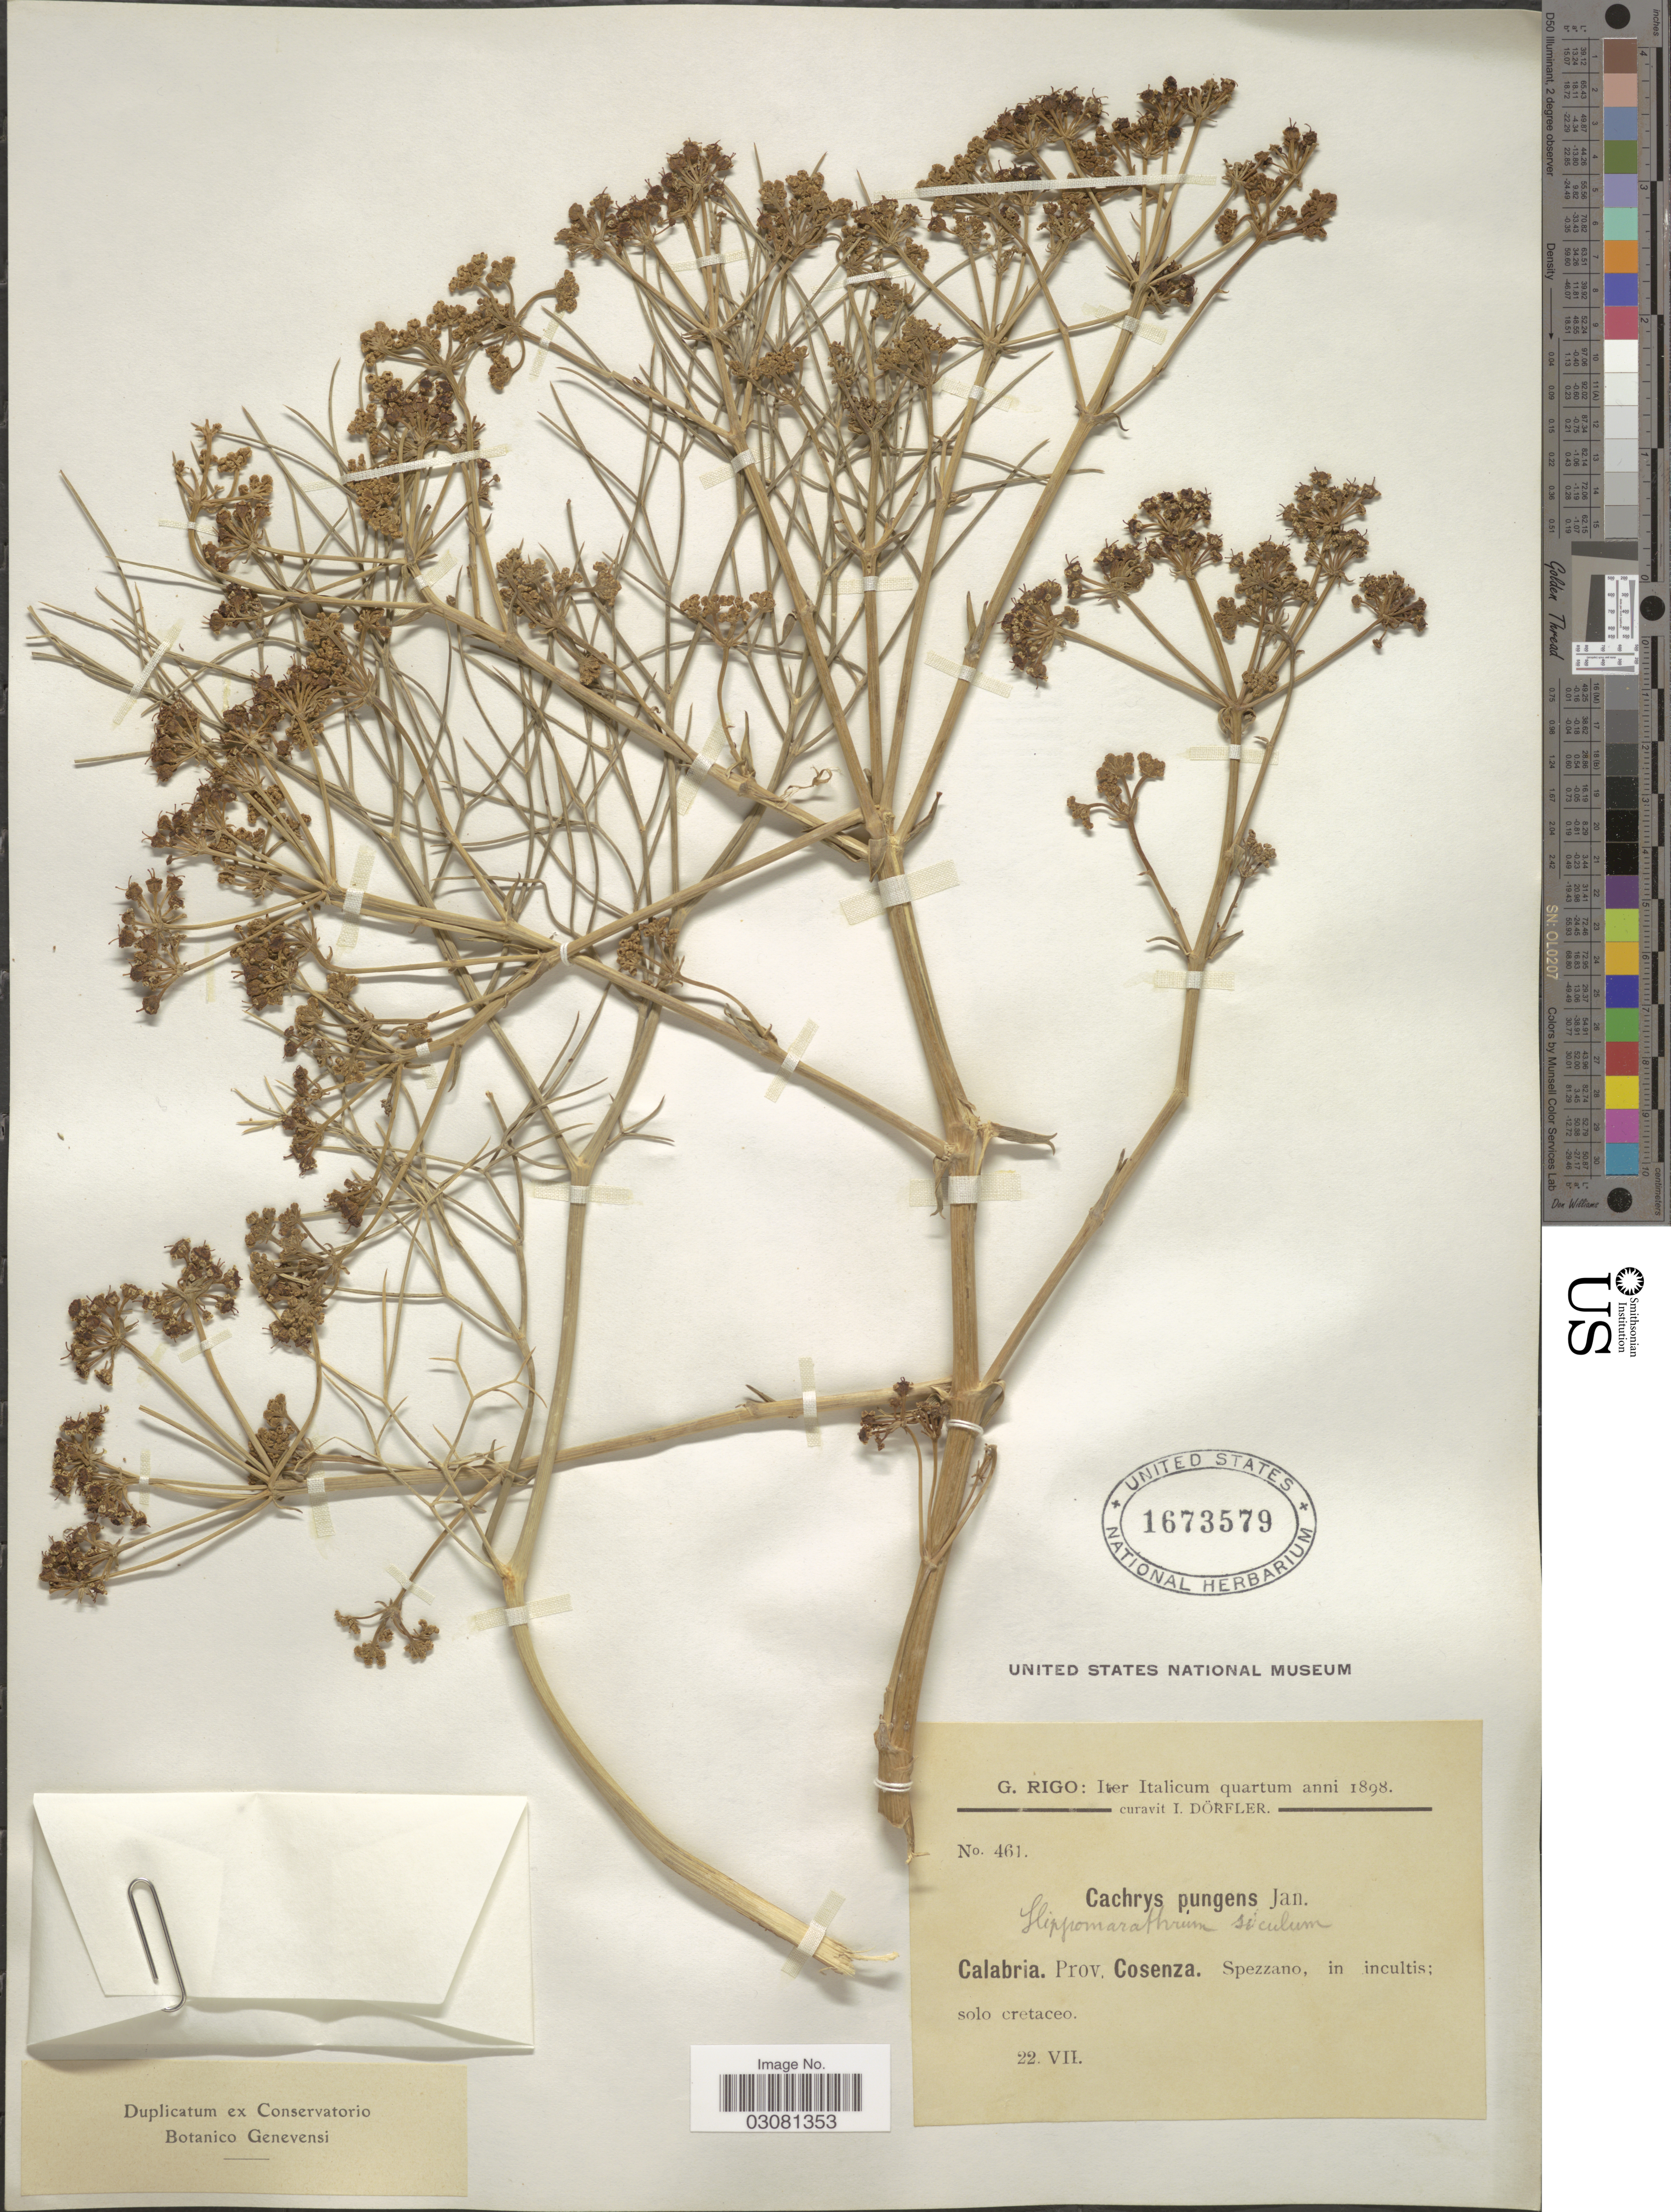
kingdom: Plantae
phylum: Tracheophyta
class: Magnoliopsida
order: Apiales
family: Apiaceae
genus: Hippomarathrum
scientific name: Hippomarathrum siculum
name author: (L.) Hoffmanns. & Link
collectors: G. Rigo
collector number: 461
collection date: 1898-07-22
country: Italy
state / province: Calabria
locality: Prov. Cosenza. Spezzano, in incultis.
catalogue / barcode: US 1673579